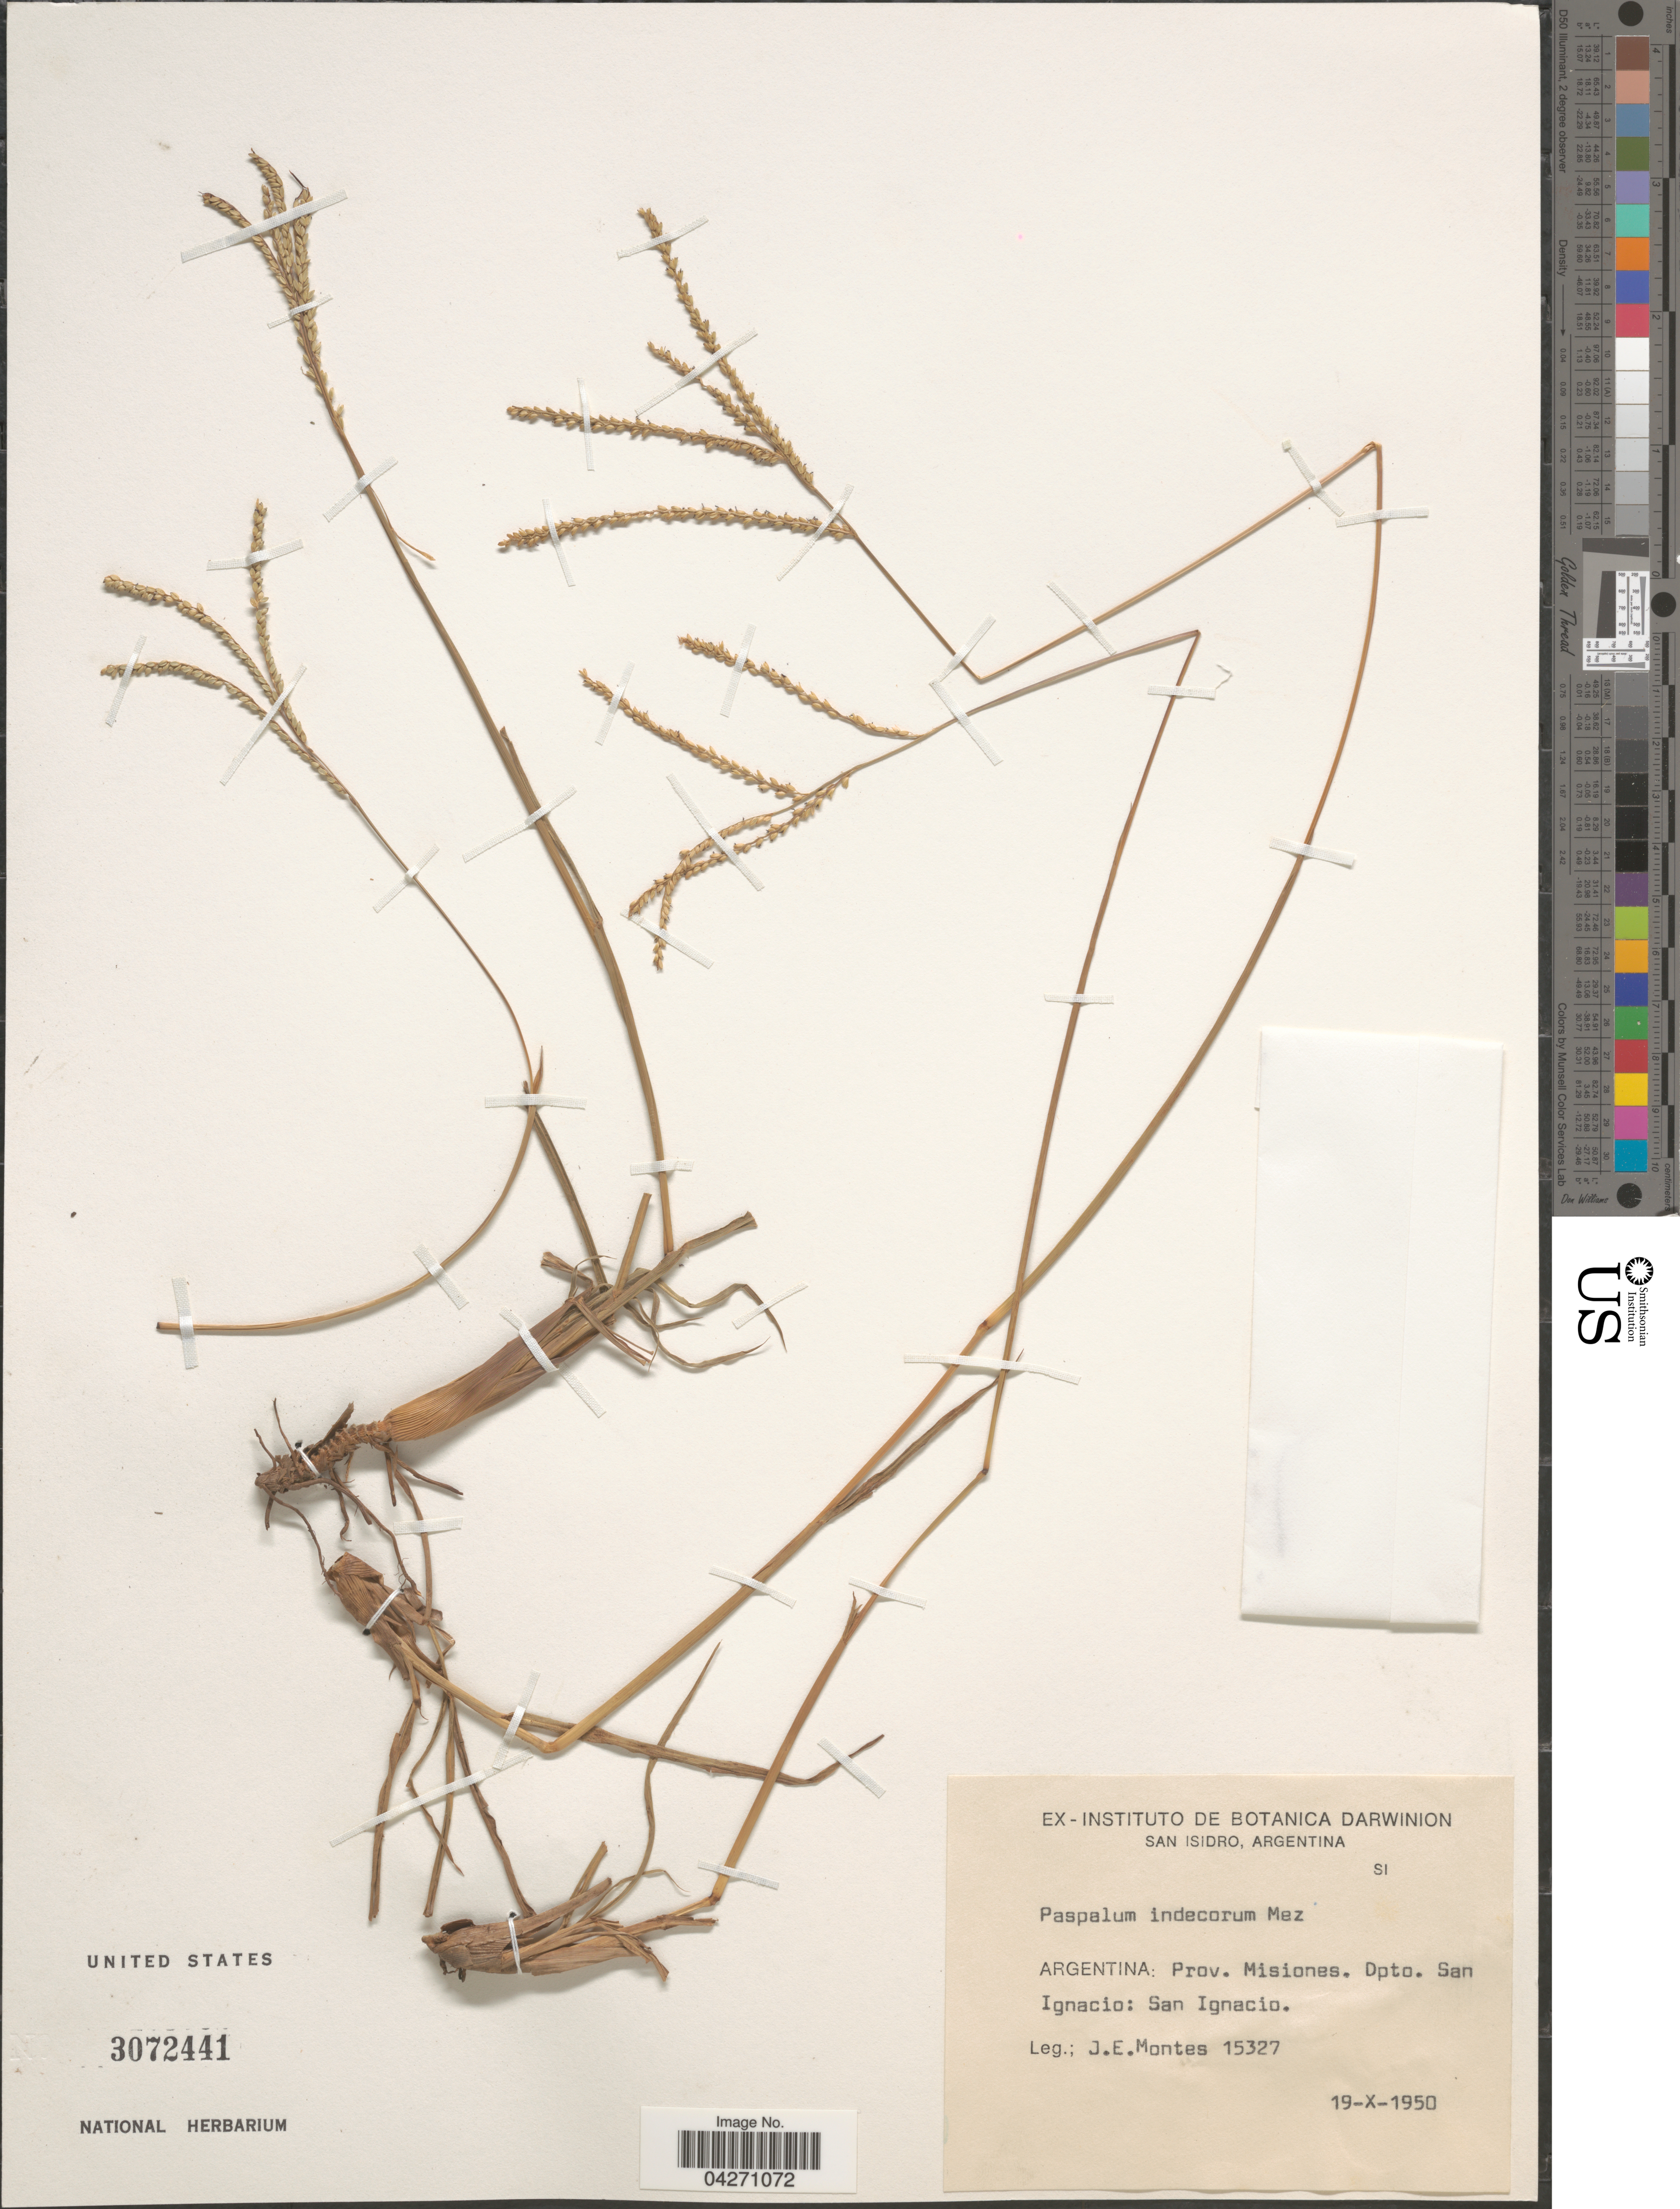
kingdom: Plantae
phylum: Tracheophyta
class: Liliopsida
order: Poales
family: Poaceae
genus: Paspalum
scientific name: Paspalum indecorum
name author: Mez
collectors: J. E. Montes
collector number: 15327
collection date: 1950-10-19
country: Argentina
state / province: Misiones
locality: San Isidro. Prov. Misiones. Dpto. San Ignacio: San Ignacio.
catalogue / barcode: US 3072441